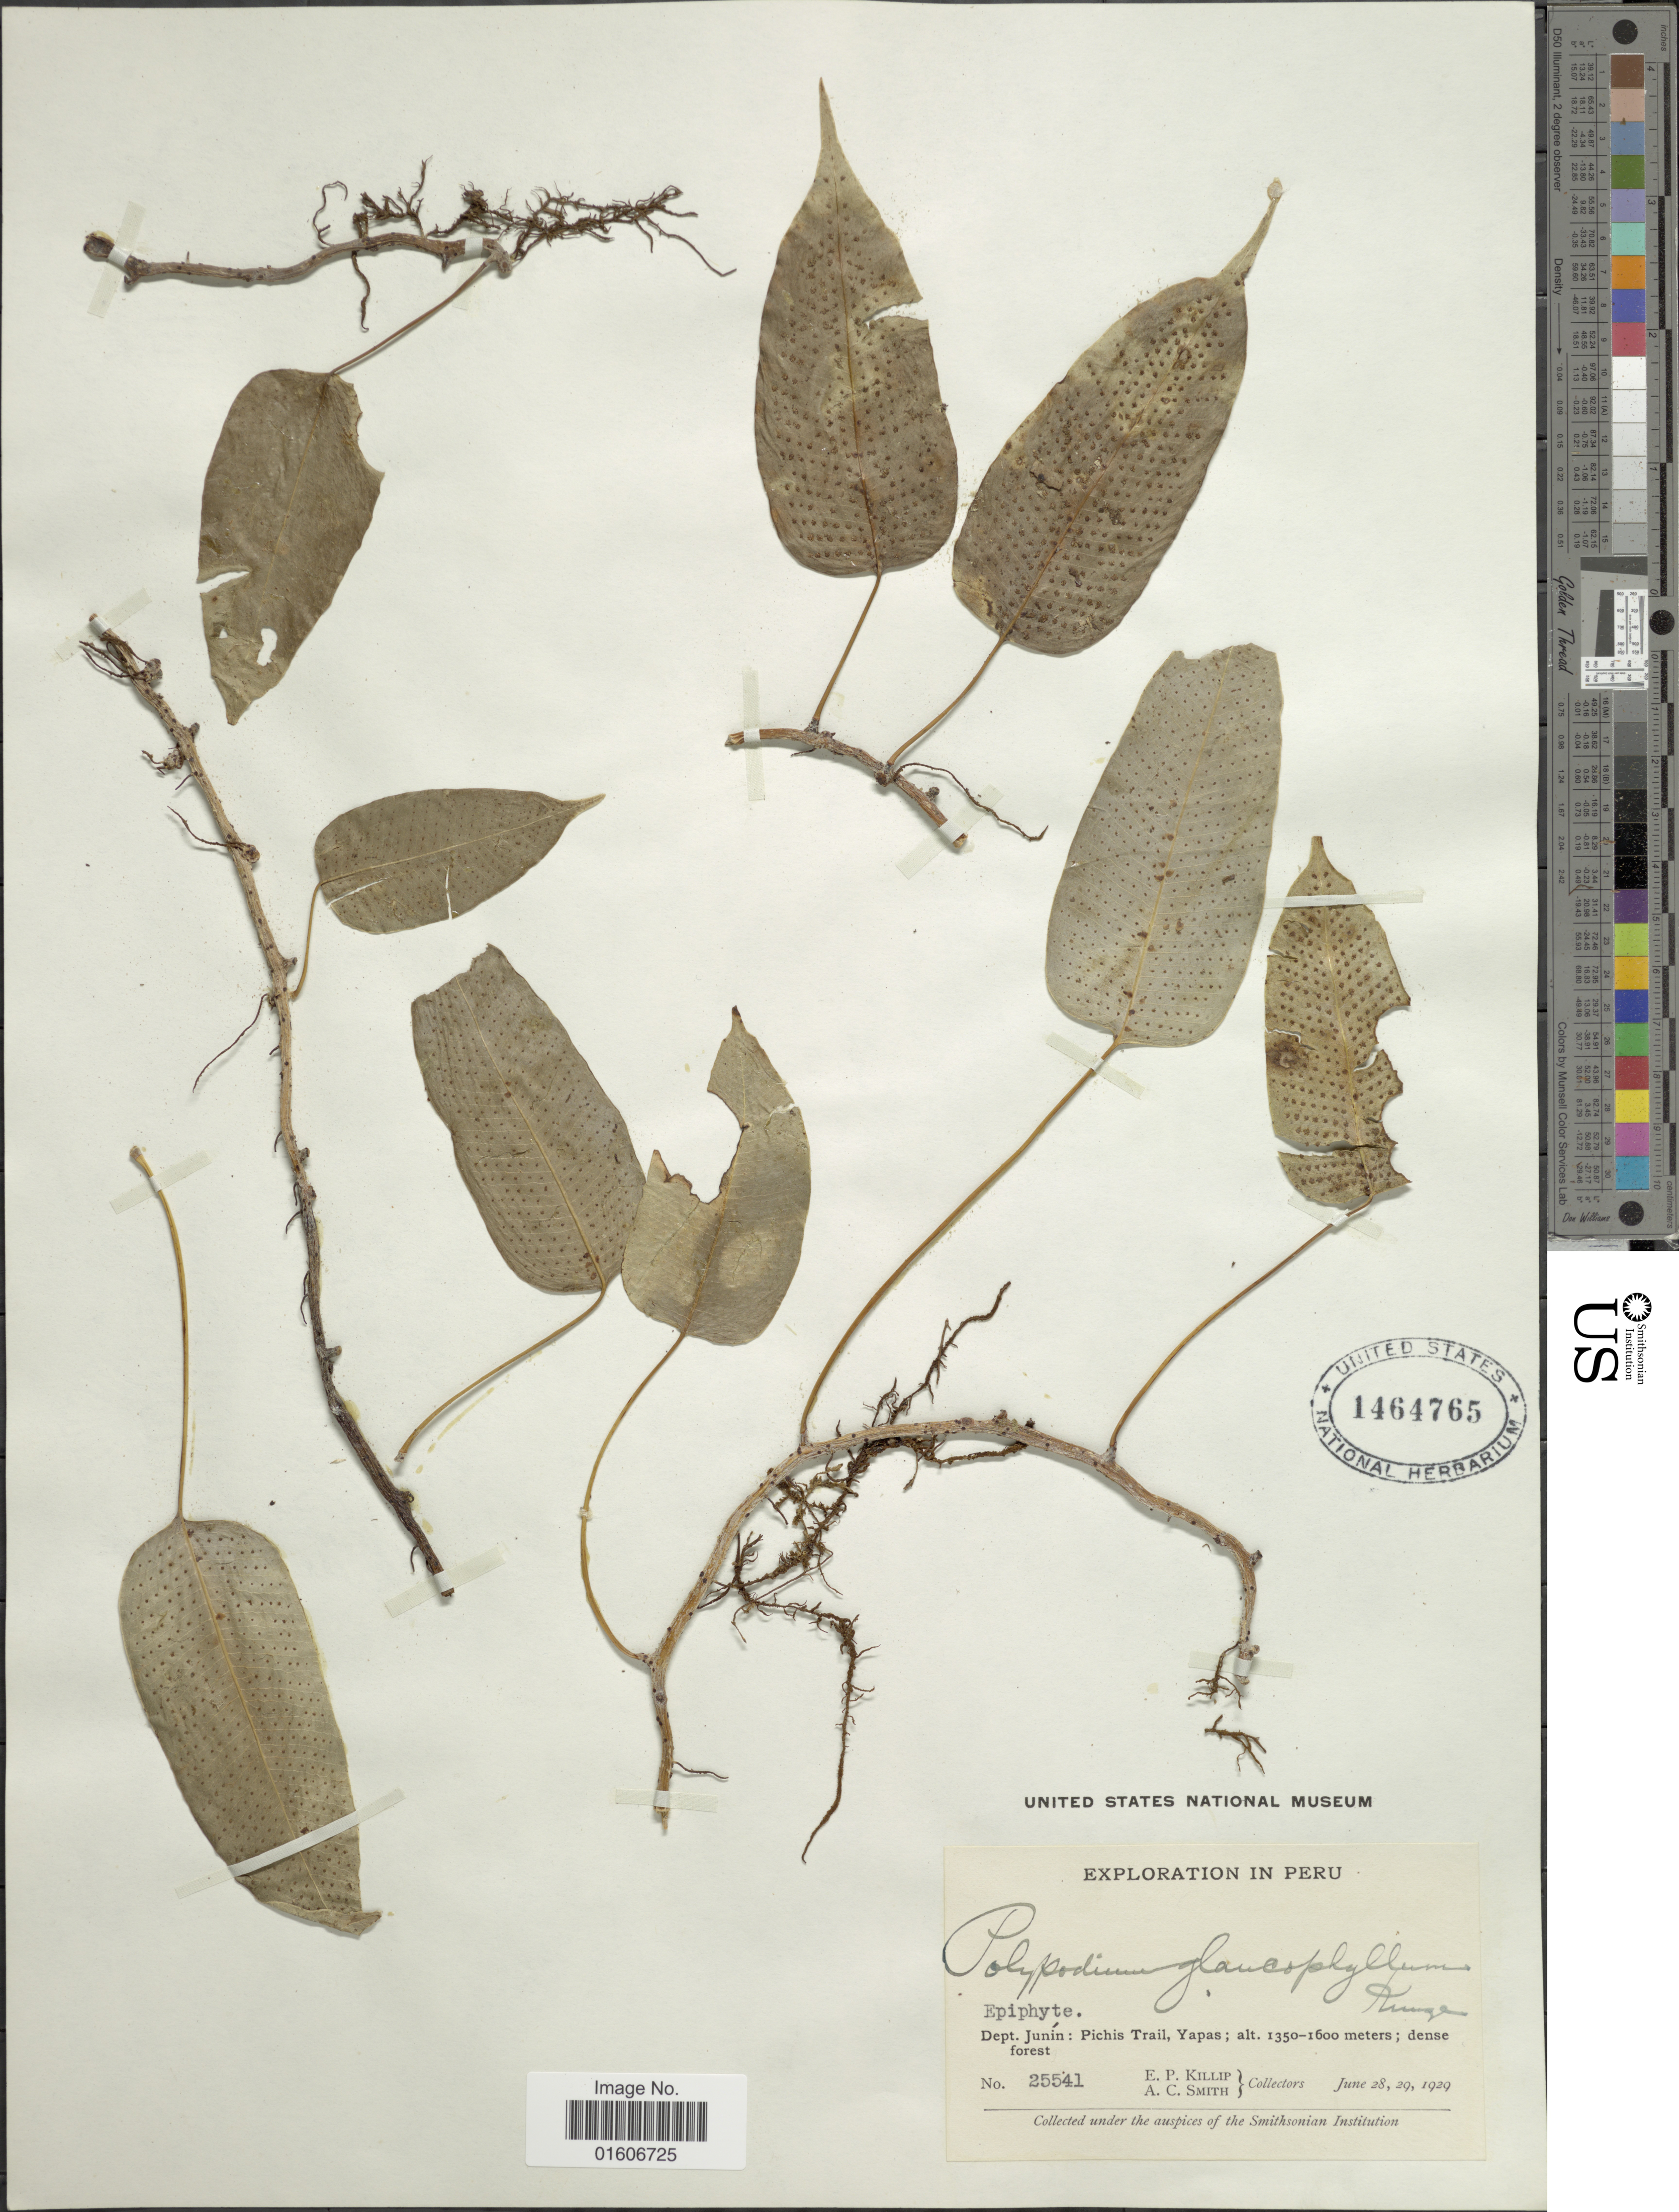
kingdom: Plantae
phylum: Tracheophyta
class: Polypodiopsida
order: Polypodiales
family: Polypodiaceae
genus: Serpocaulon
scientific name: Serpocaulon levigatum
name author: (Cav.) A.R. Sm.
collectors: E. P. Killip & A. C. Smith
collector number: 25541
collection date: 1929-06-28/1929-06-29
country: Peru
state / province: Junín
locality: Dept. Junín: Pichis Trail, Yapas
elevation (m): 1350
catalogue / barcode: US 1464765